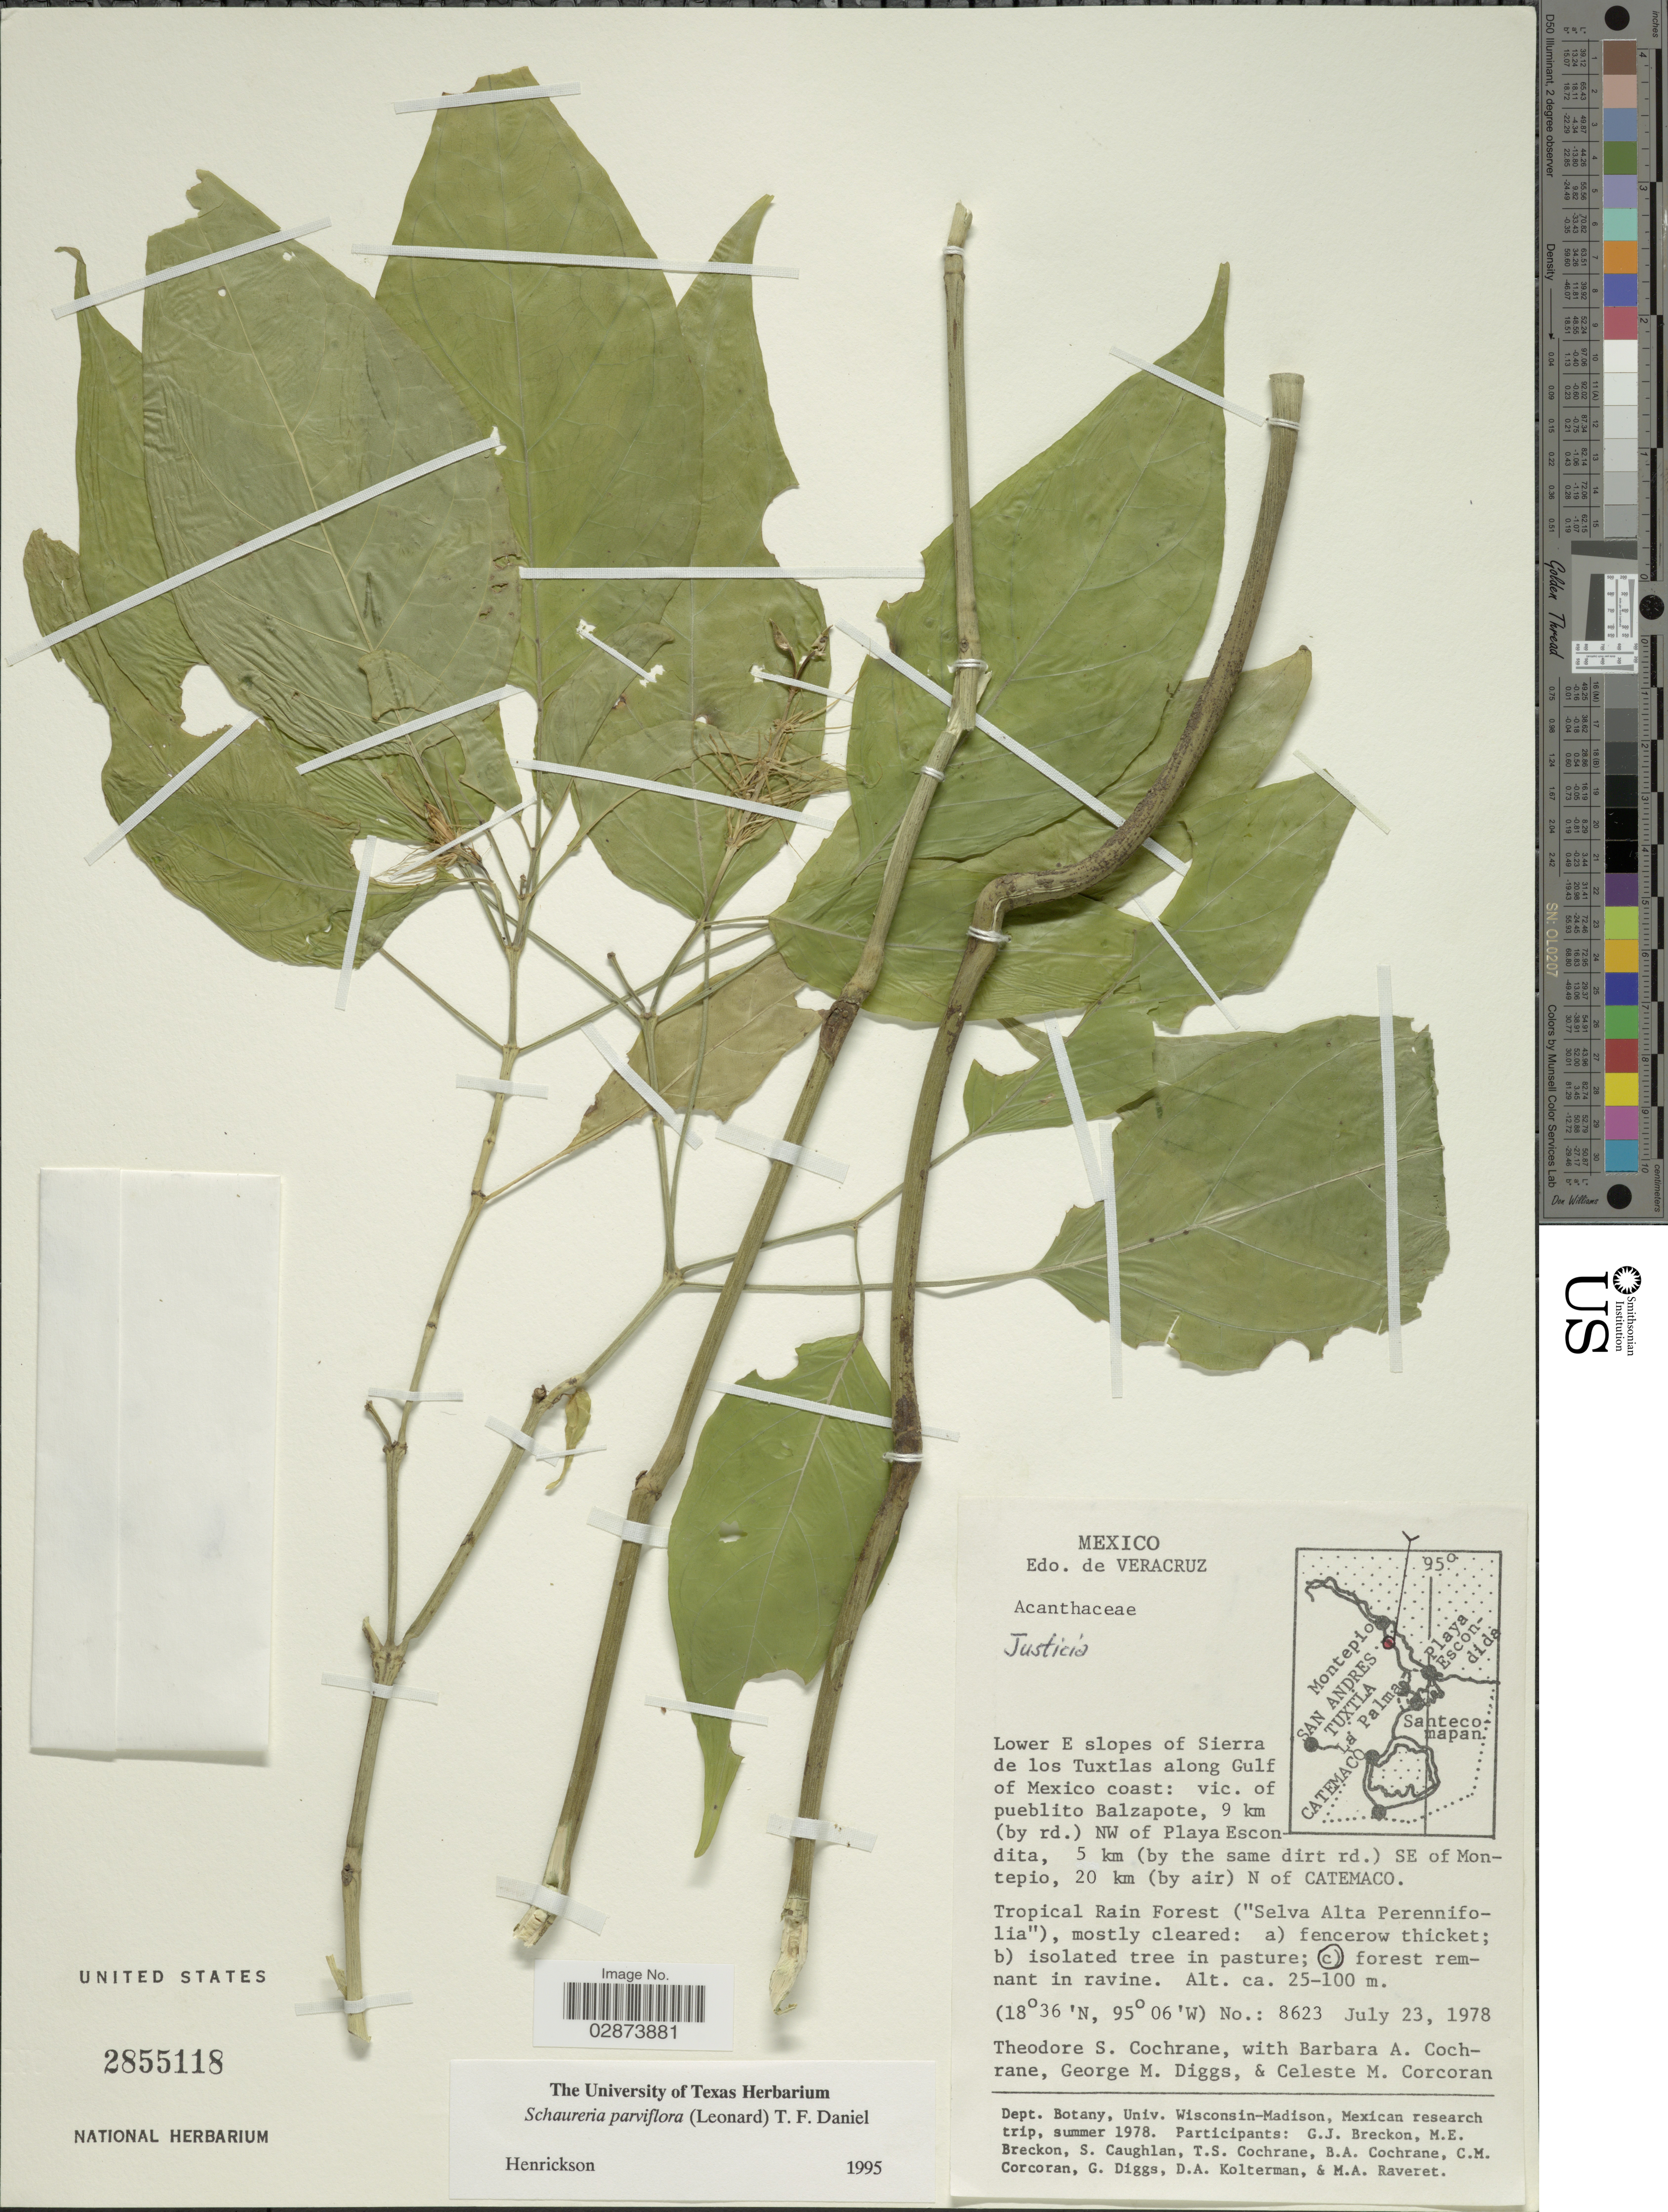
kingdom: Plantae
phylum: Tracheophyta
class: Magnoliopsida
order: Lamiales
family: Acanthaceae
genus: Schaueria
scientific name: Schaueria parviflora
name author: (Leonard) T.F. Daniel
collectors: T. S. Cochrane, B. Cochrane, G. Diggs & C. Corcoran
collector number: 8623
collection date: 1978-07-23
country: Mexico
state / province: Veracruz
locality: Lower E slopes of Sierra de Los Tuxtlas along Gulf of Mexico coast: vic. of pueblito Balzapote, 9 km (by rd.) NW of Playa Escondita, 5 km (by the same dirt rd.) SE of Montepio, 20 km (by air) N of CATEMACO.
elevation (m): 25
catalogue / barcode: US 2855118